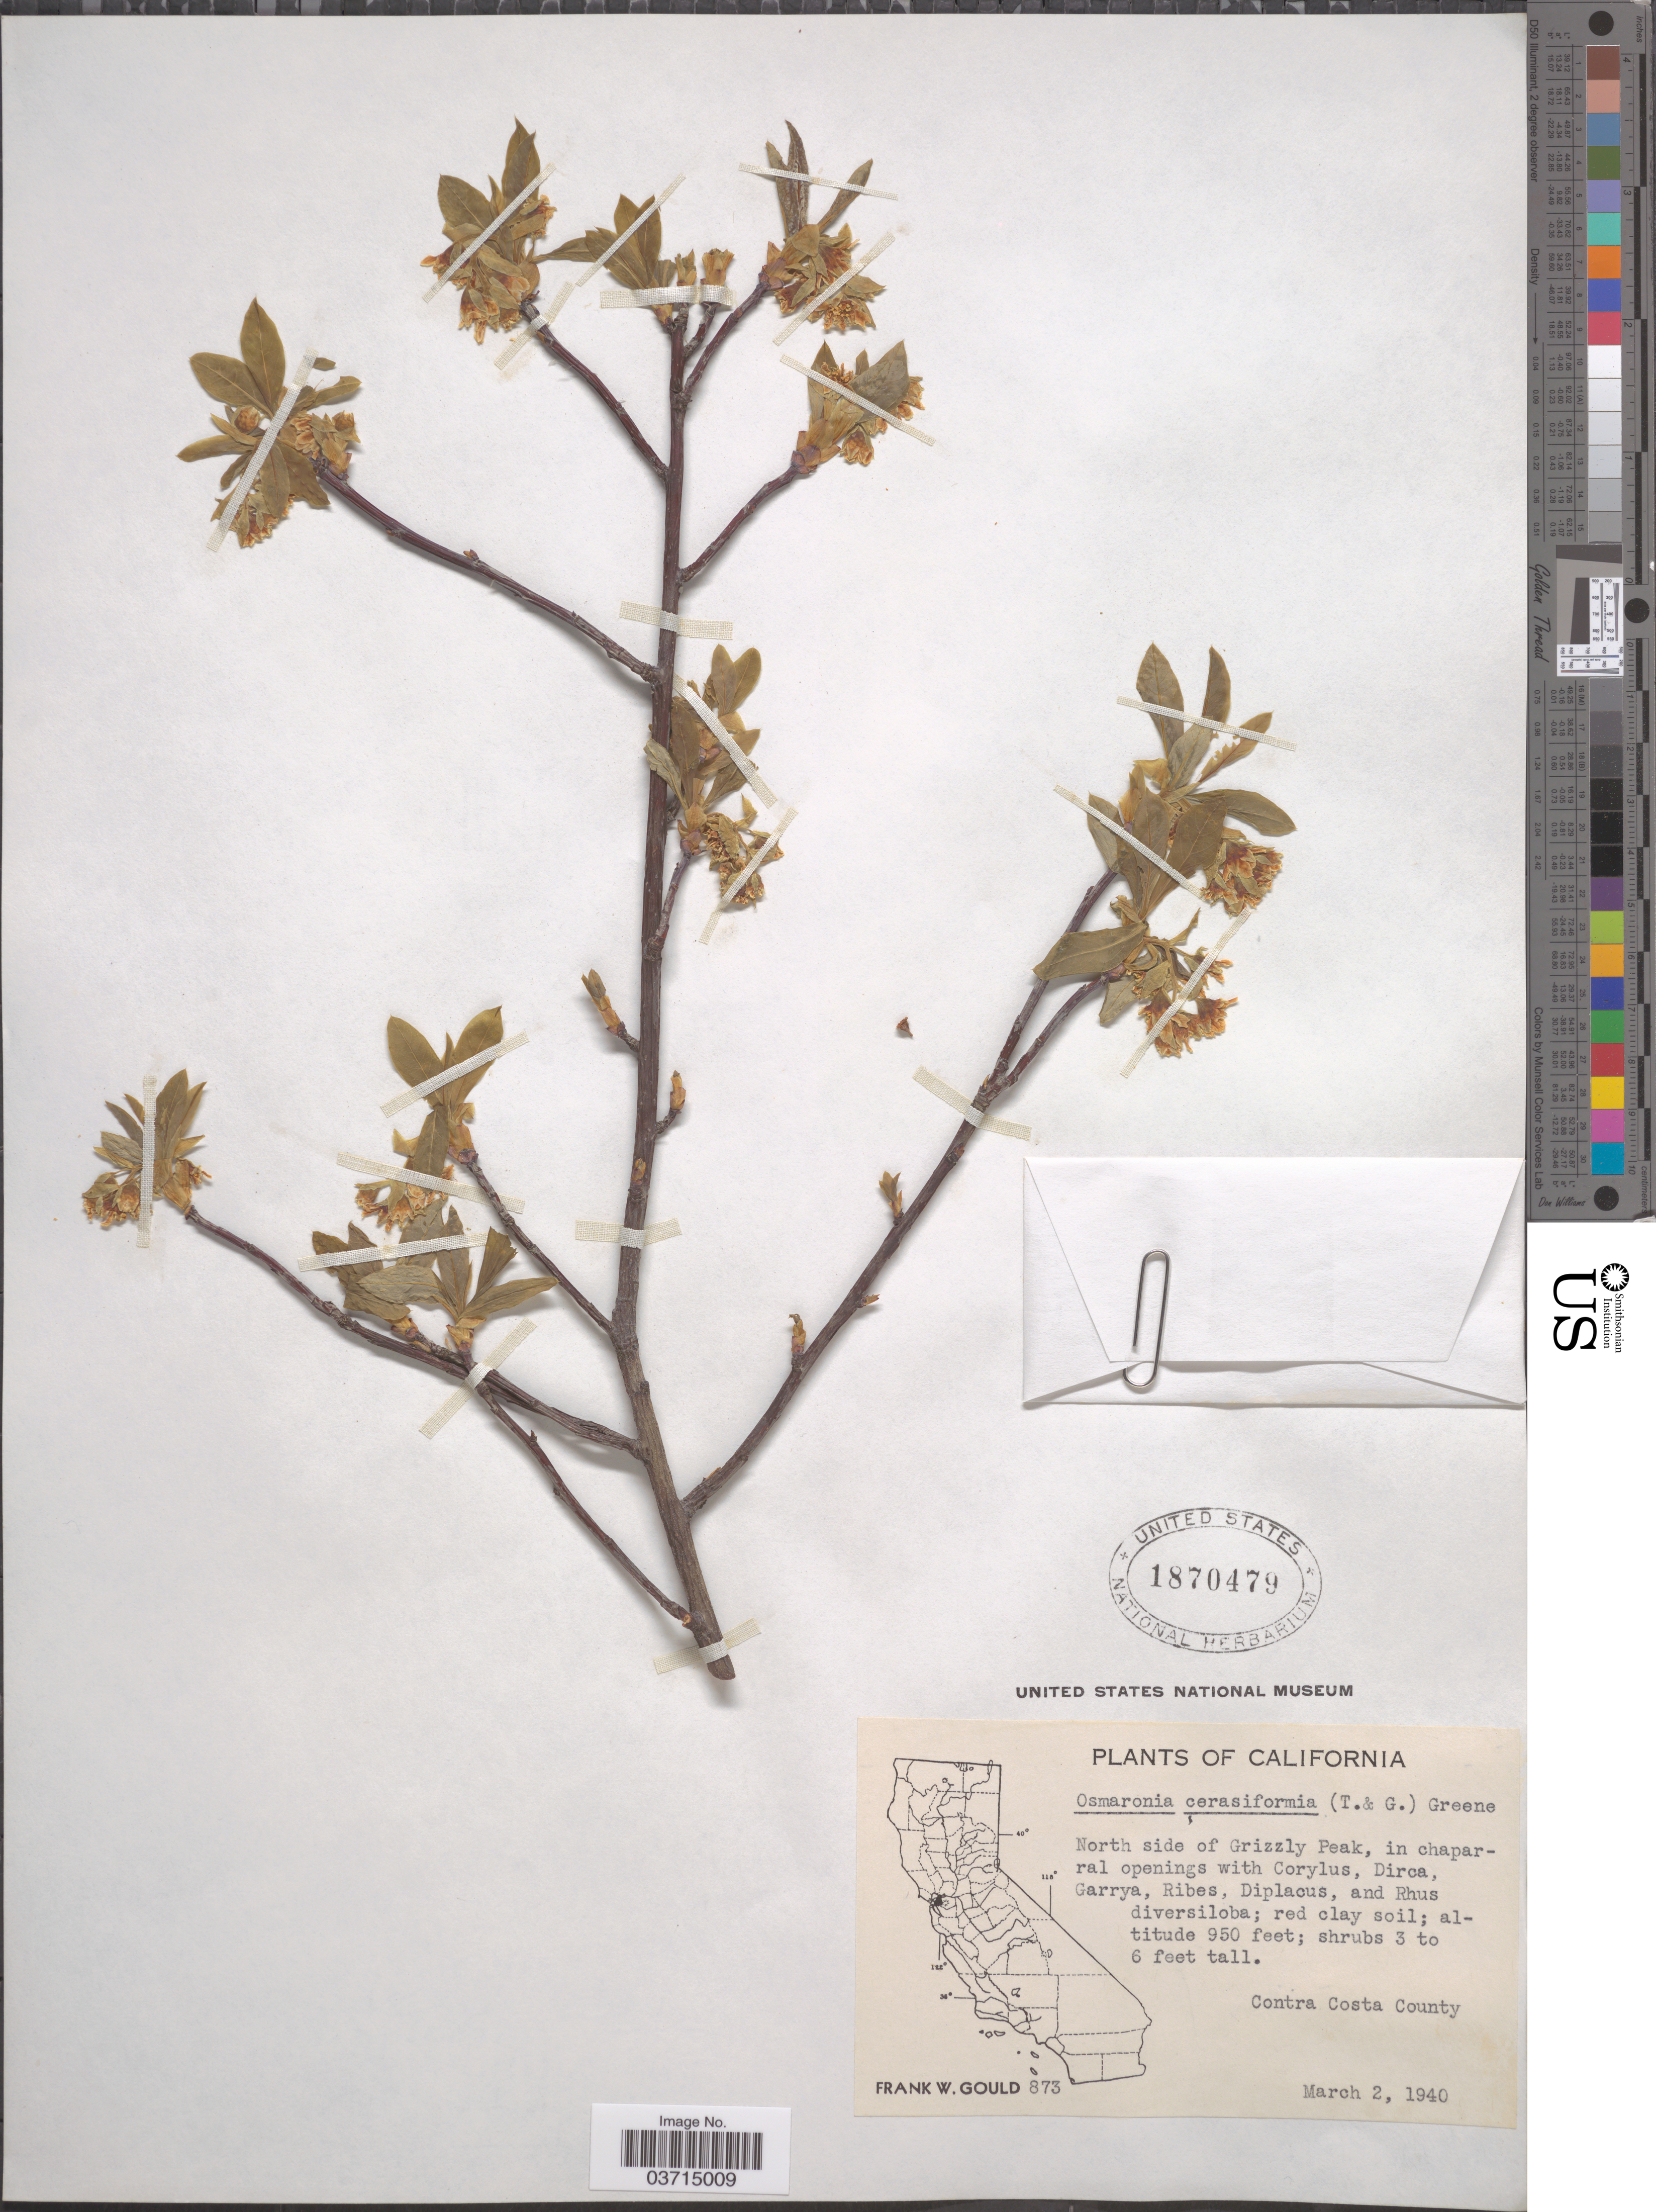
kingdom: Plantae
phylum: Tracheophyta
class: Magnoliopsida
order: Rosales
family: Rosaceae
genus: Oemleria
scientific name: Oemleria cerasiformis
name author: (Torr. & A. Gray ex Hook. & Arn.) J.W. Landon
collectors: F. W. Gould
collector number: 873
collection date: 1940-03-02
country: United States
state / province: California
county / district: Contra Costa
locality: North side of Grizzly Peak. Contra Costa County.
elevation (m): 290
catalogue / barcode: US 1870479